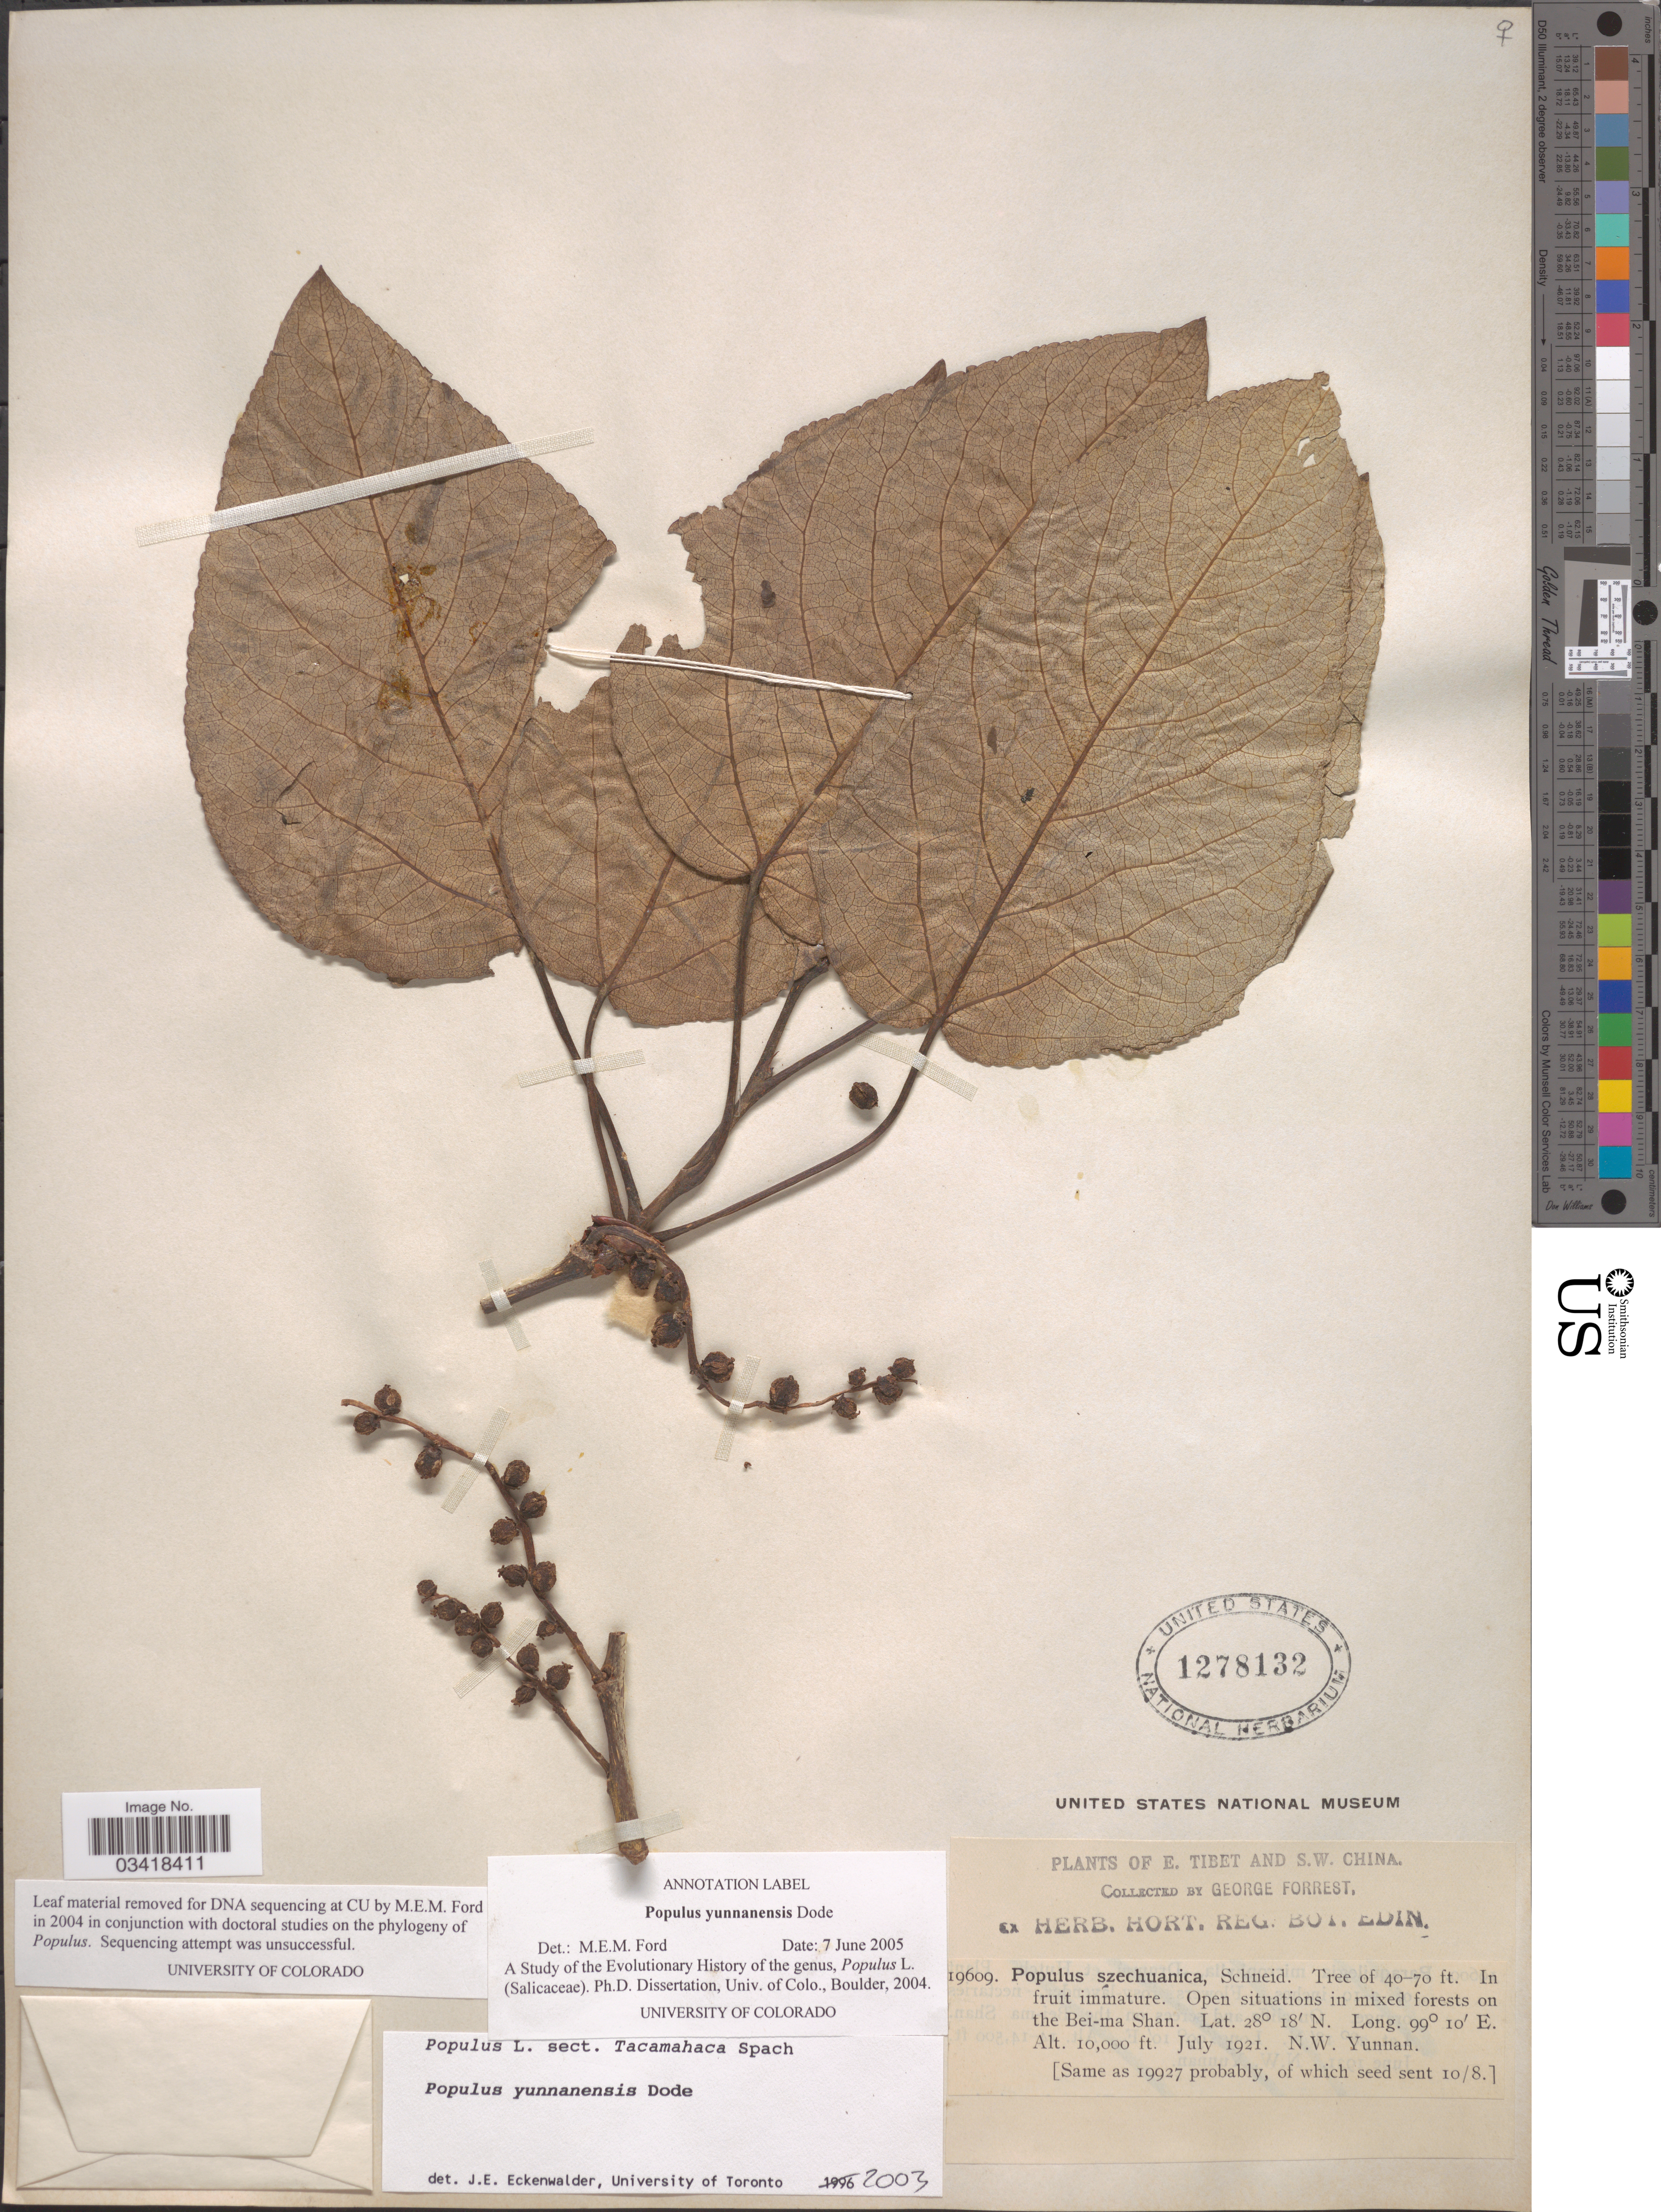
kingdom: Plantae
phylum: Tracheophyta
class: Magnoliopsida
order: Malpighiales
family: Salicaceae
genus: Populus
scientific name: Populus yunnanensis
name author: Dode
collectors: G. Forrest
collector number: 19609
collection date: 1921-07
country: China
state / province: Yunnan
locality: E. Tibet and S.W. China. Open situations in mixed forests on the Bei-ma Shan. N.W. Yunnan.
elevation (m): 3048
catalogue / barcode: US 1278132